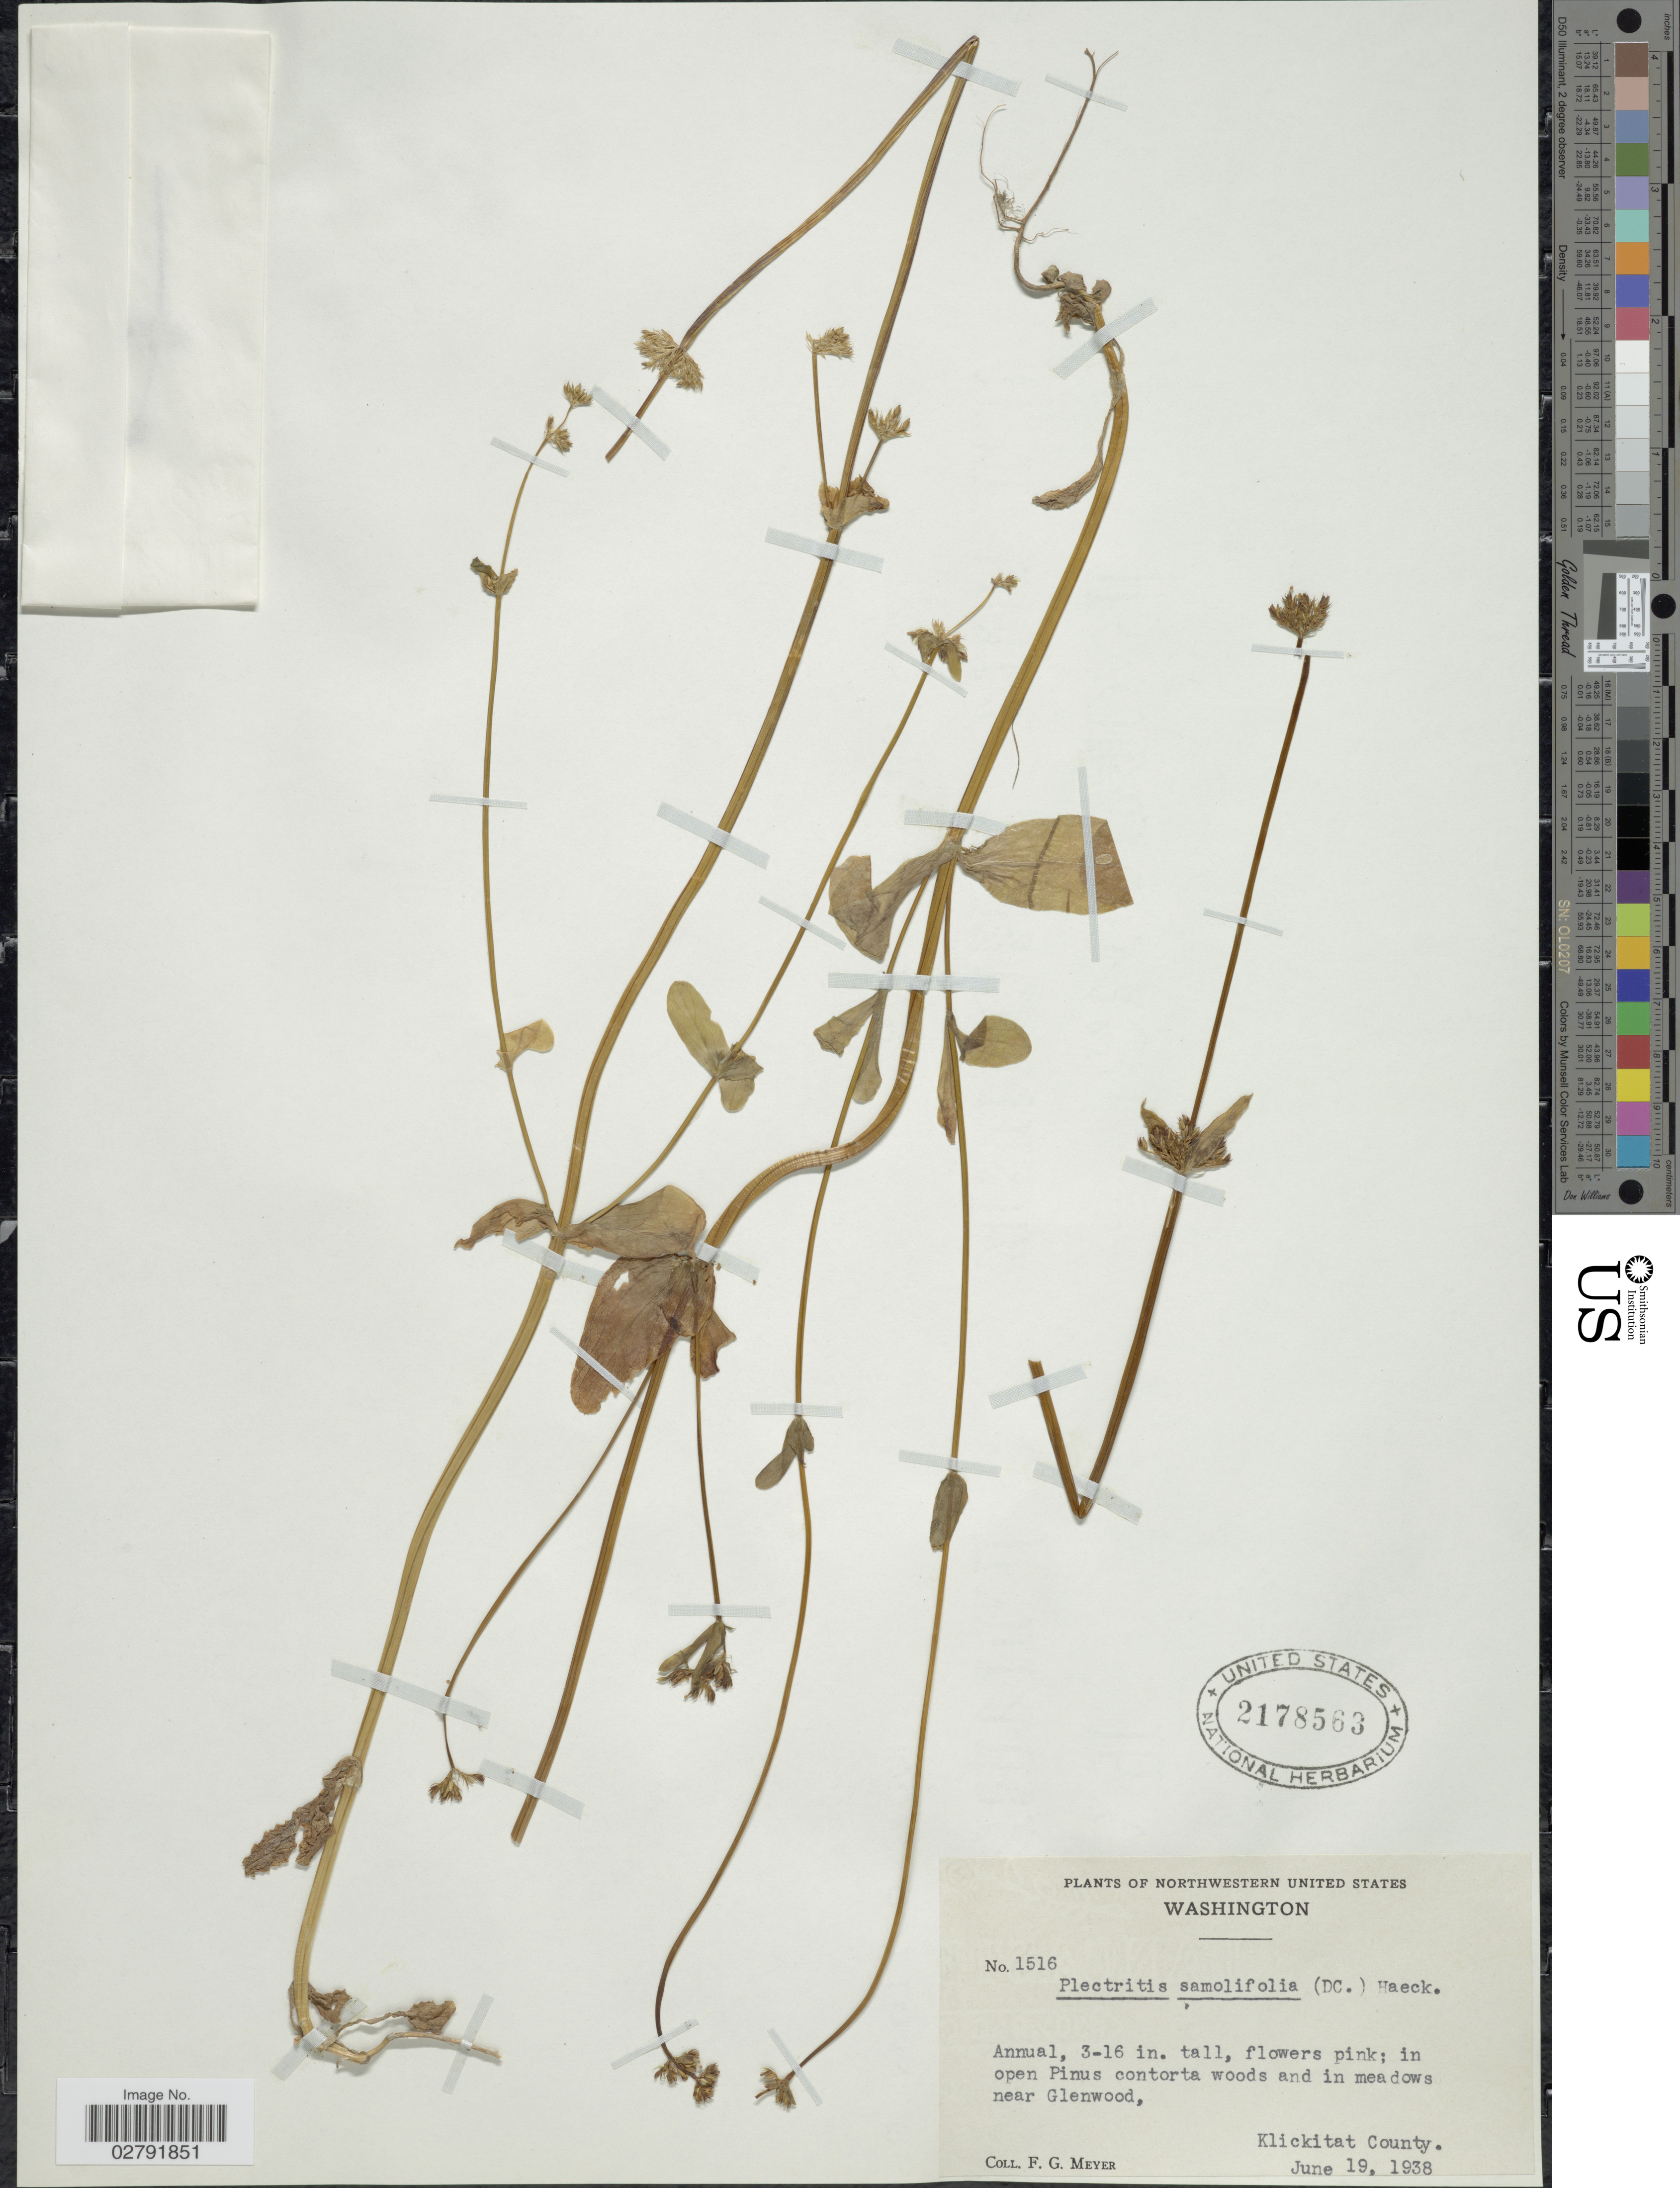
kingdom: Plantae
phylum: Tracheophyta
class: Magnoliopsida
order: Dipsacales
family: Caprifoliaceae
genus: Plectritis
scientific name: Plectritis samolifolia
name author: (DC.) Höck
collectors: F. G. Meyer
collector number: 1516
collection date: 1938-06-19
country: United States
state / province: Washington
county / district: Klickitat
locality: In open Pinus contorta woods and in meadows near Glenwood, Klickitat County.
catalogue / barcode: US 2178563